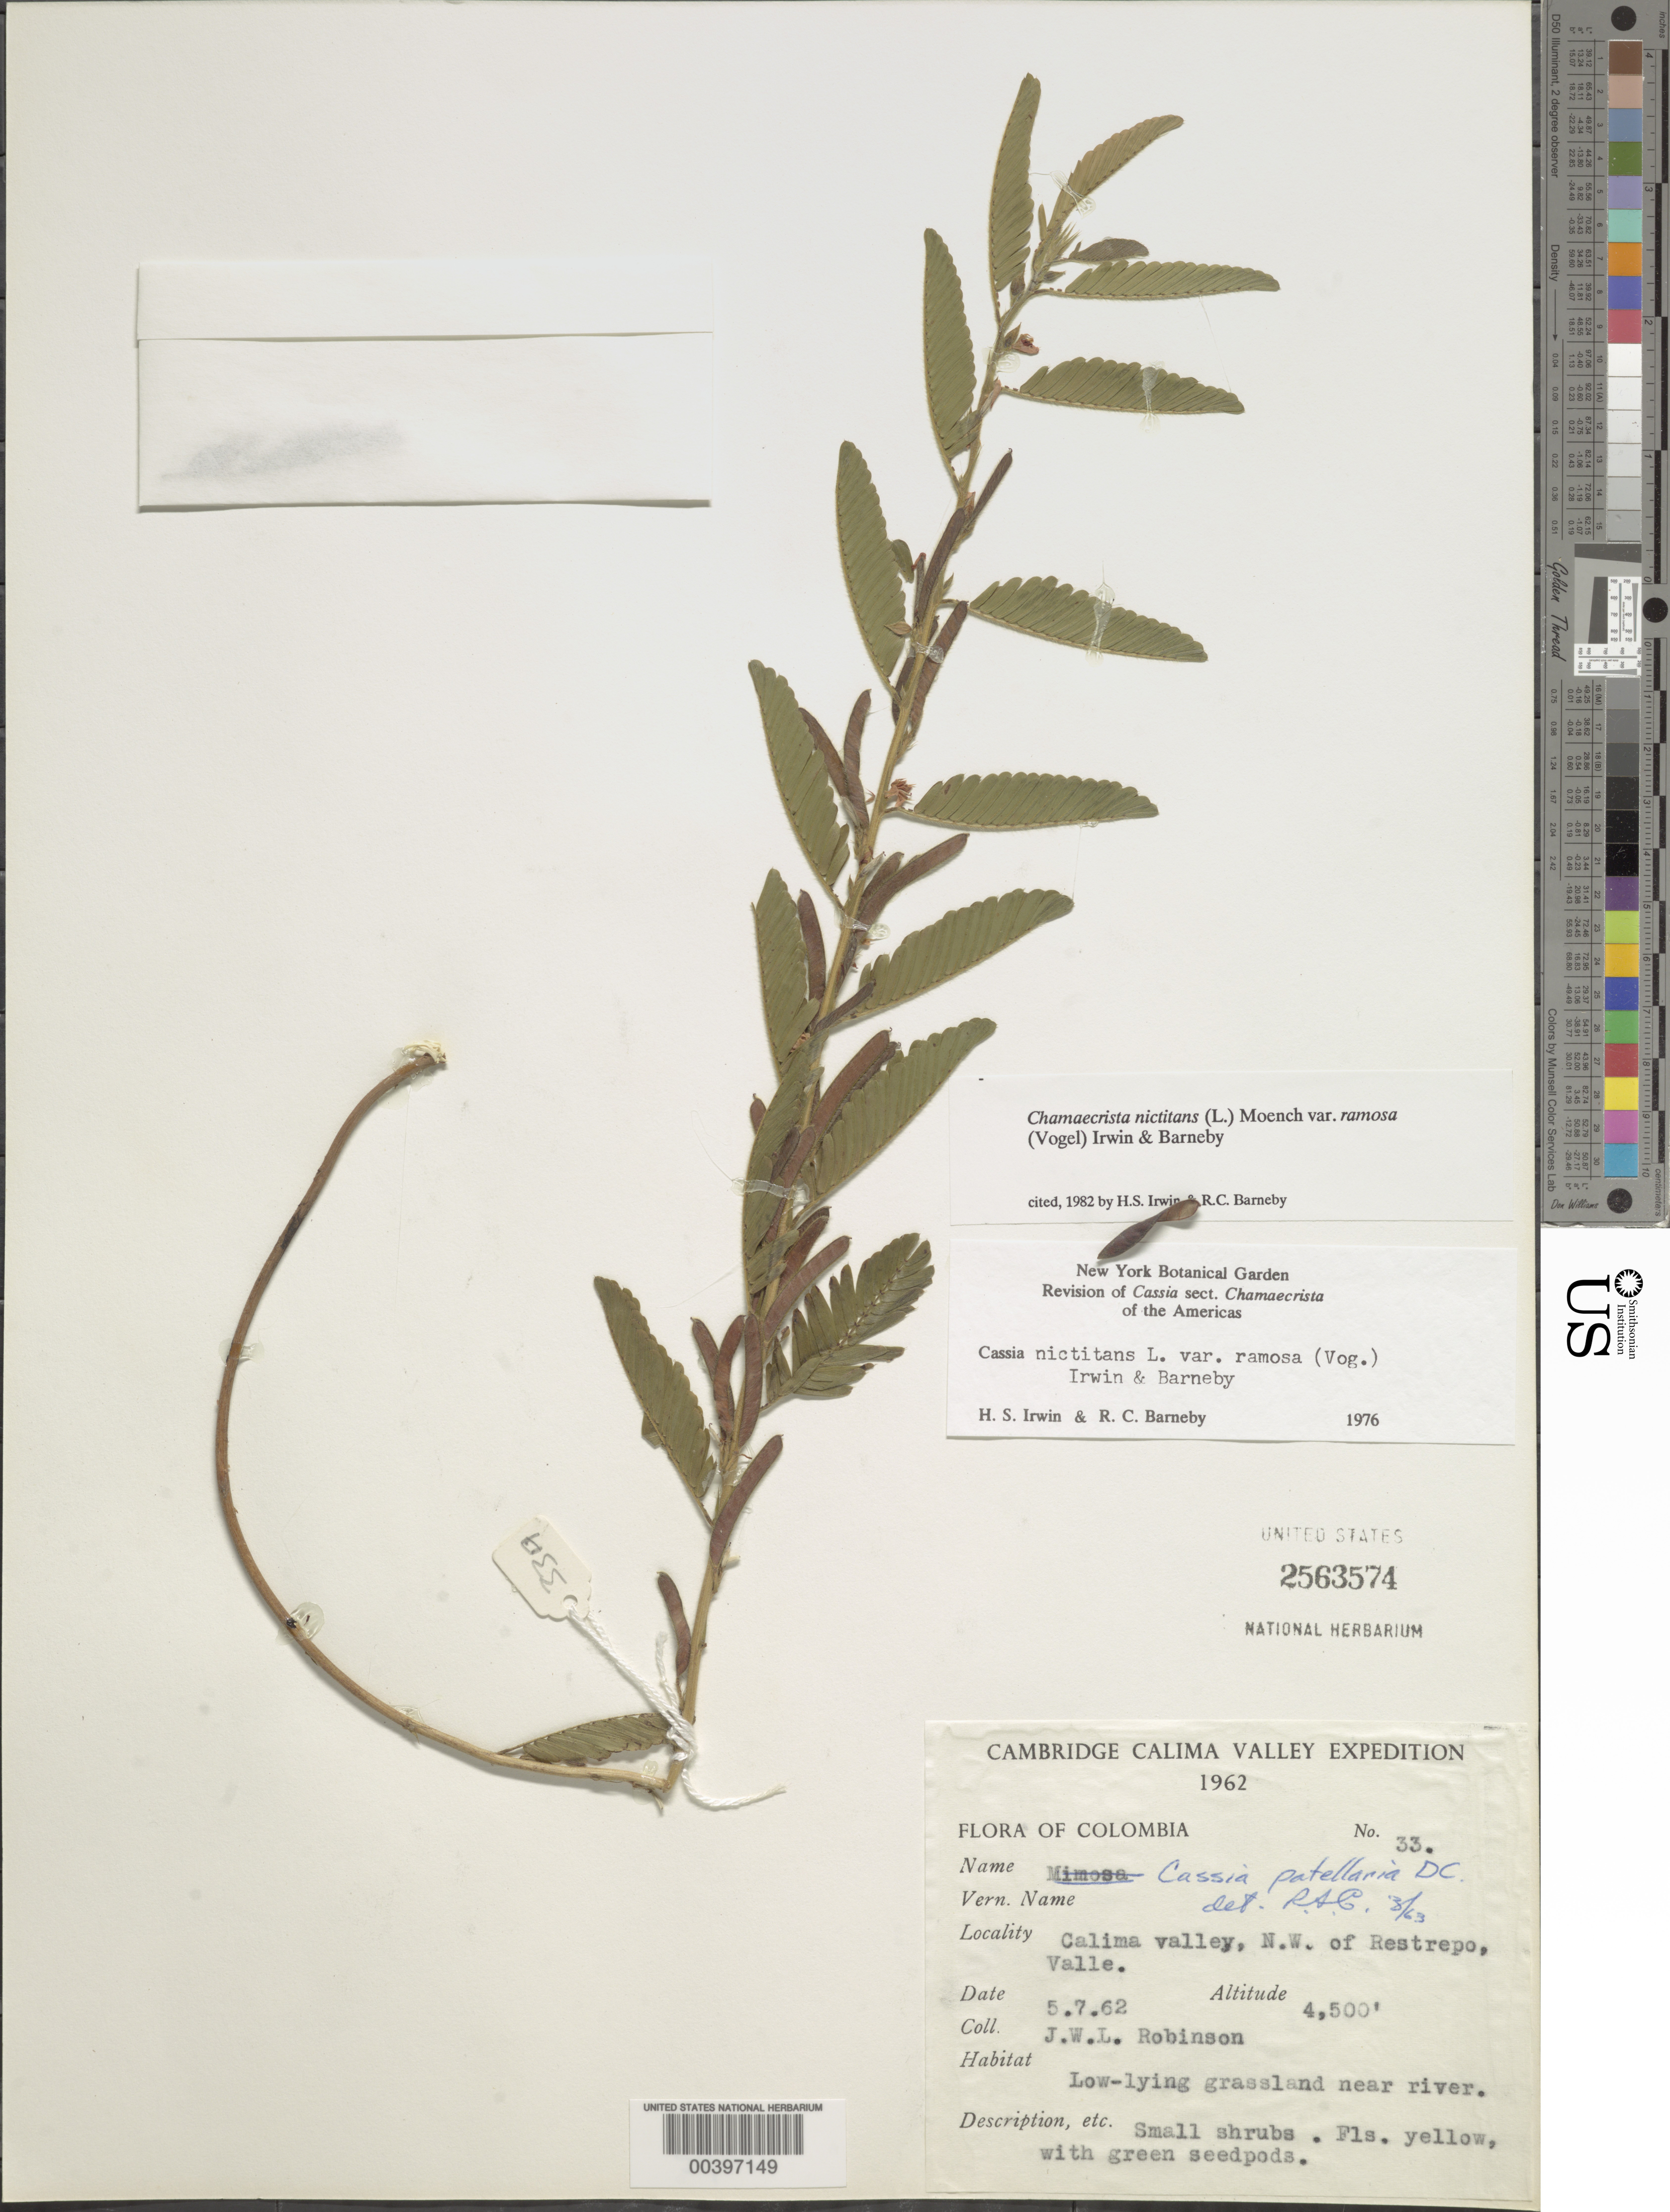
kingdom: Plantae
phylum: Tracheophyta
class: Magnoliopsida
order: Fabales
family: Fabaceae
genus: Chamaecrista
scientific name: Chamaecrista nictitans var. ramosa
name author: (Vogel) H.S. Irwin & Barneby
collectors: J. W. Robinson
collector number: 33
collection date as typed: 05 Jul 1962 or 07 May 1962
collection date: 1962-05-07 or 1962-07-05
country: Colombia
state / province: Valle del Cauca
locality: Calima Valley, NW of Restrepo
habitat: Low-lying grassland near river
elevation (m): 1372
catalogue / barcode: US 2563574